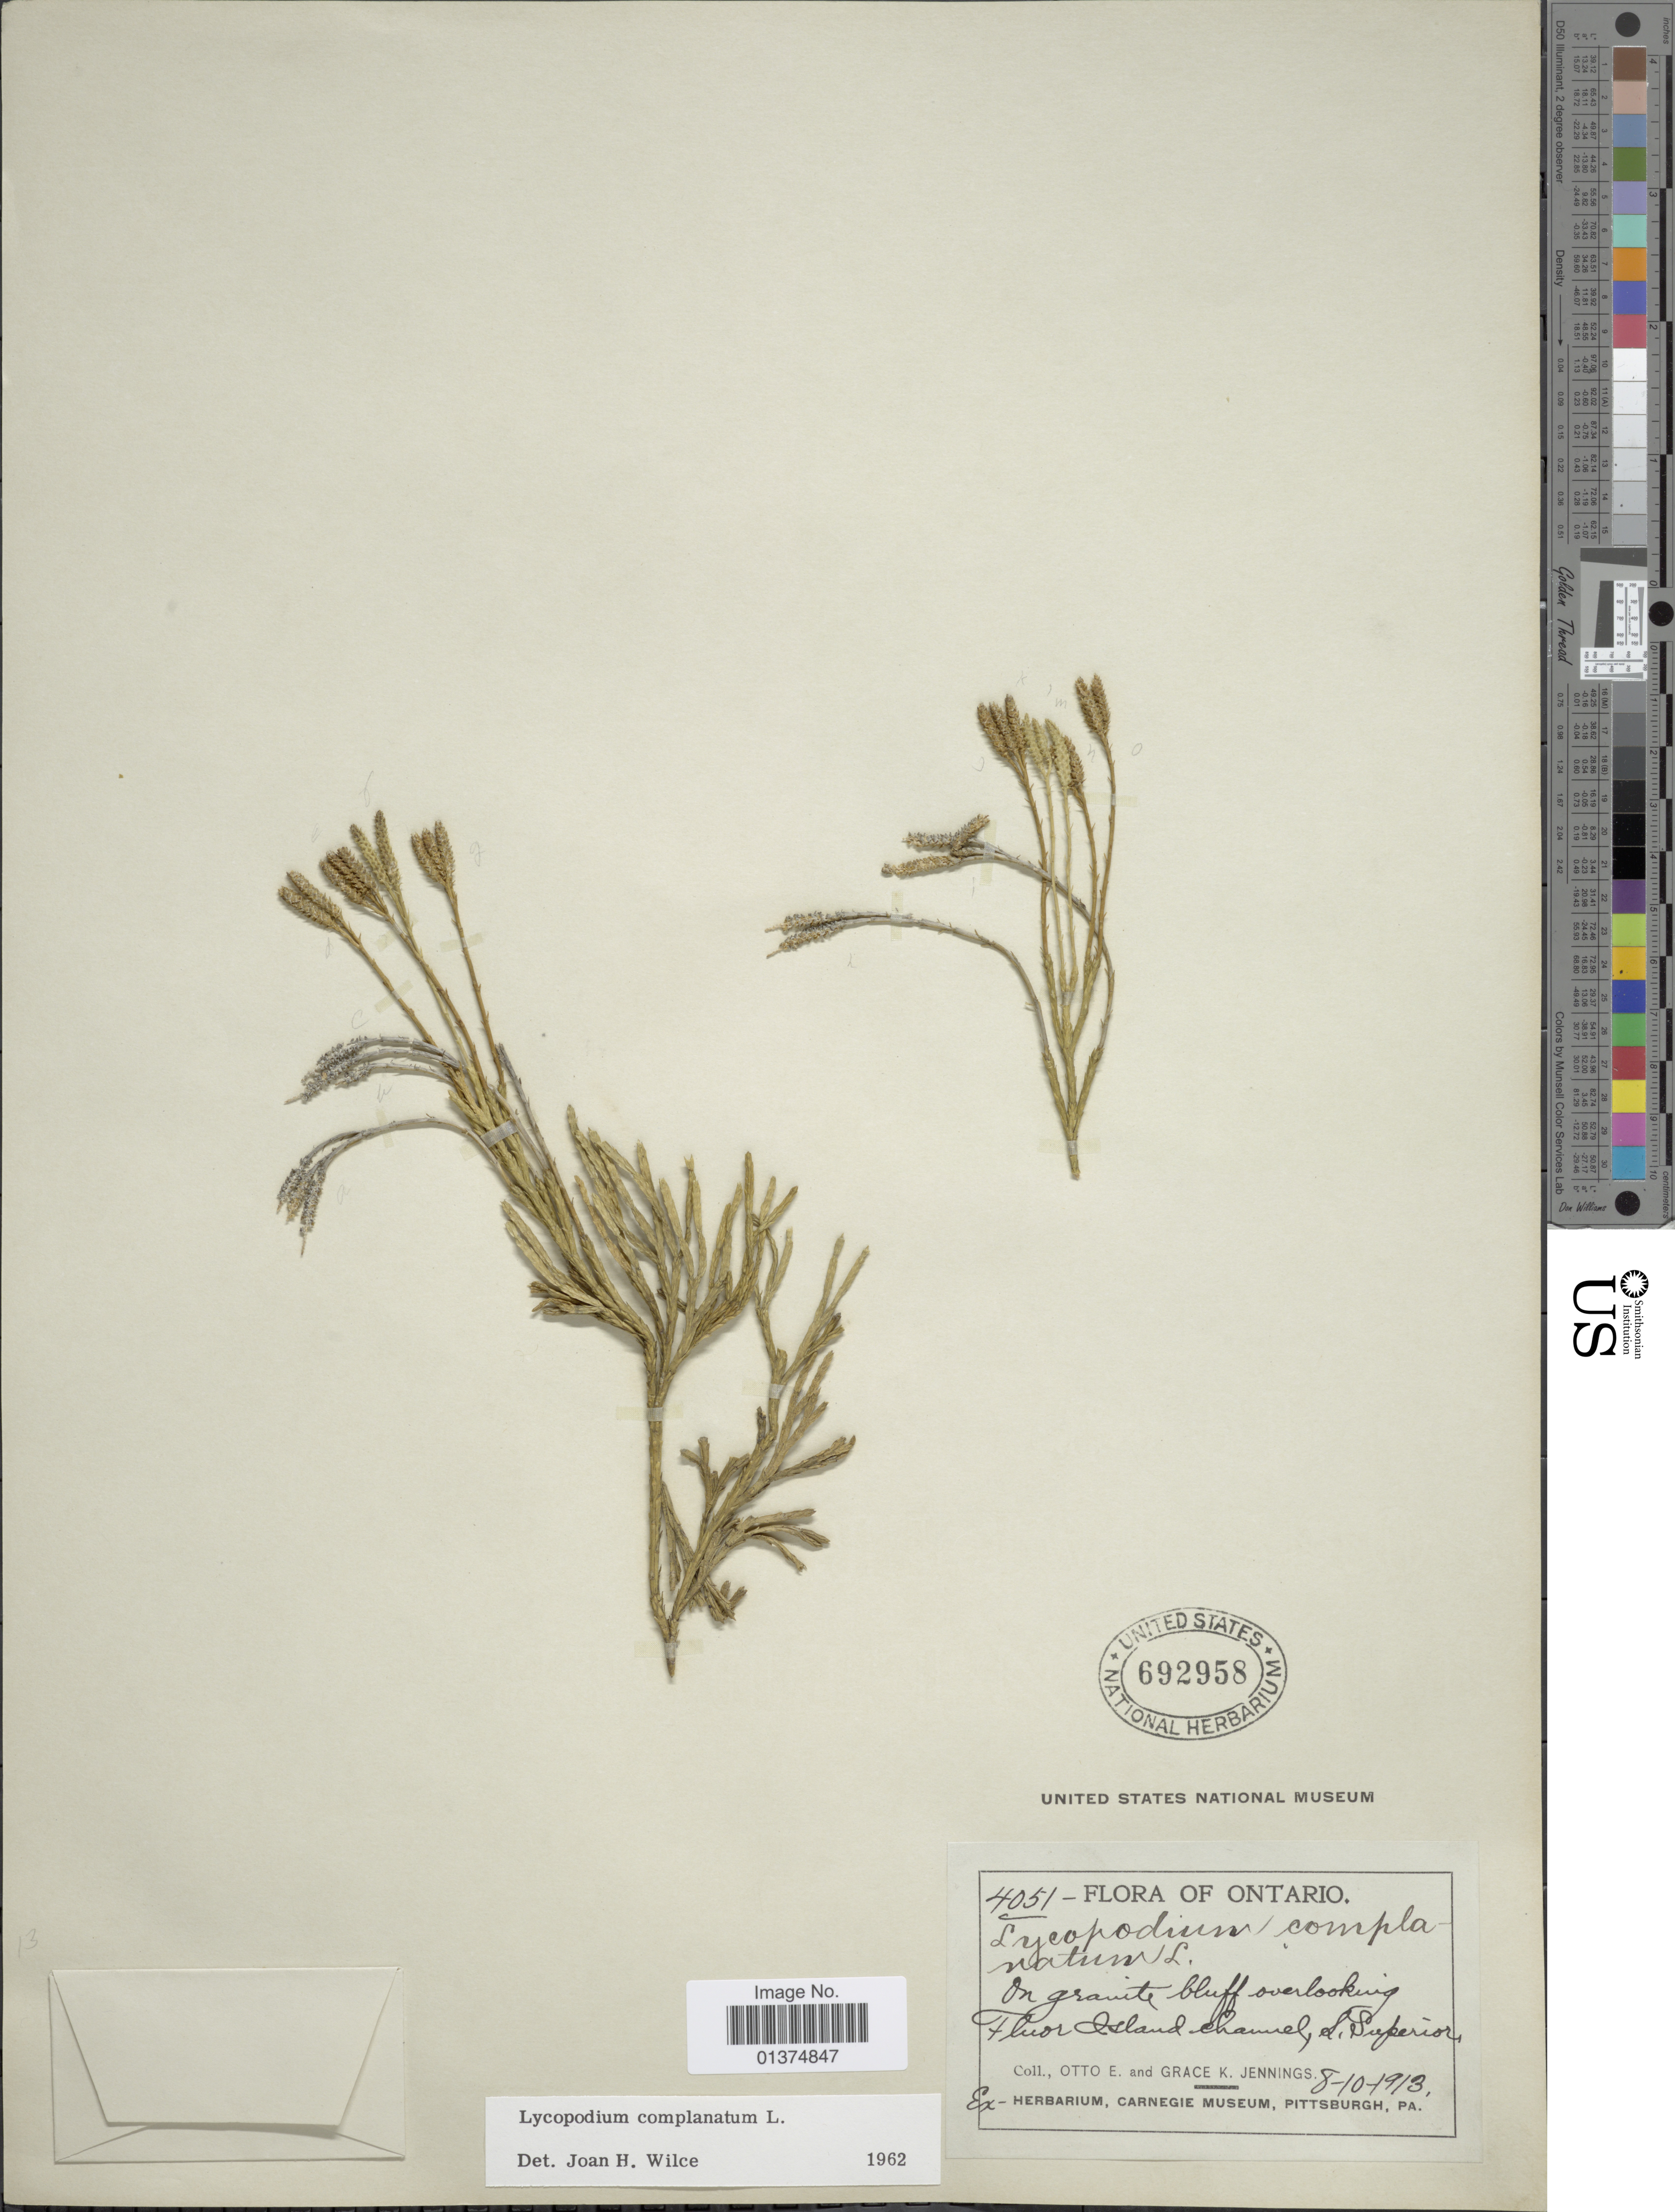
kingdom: Plantae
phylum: Tracheophyta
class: Lycopodiopsida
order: Lycopodiales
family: Lycopodiaceae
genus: Diphasiastrum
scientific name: Diphasiastrum complanatum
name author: (L.) Holub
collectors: O. E. Jennings & G. K. Jennings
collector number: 4051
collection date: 1913-10-08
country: Canada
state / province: Ontario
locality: Fluor Island Channel, S Superior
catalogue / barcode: US 692958